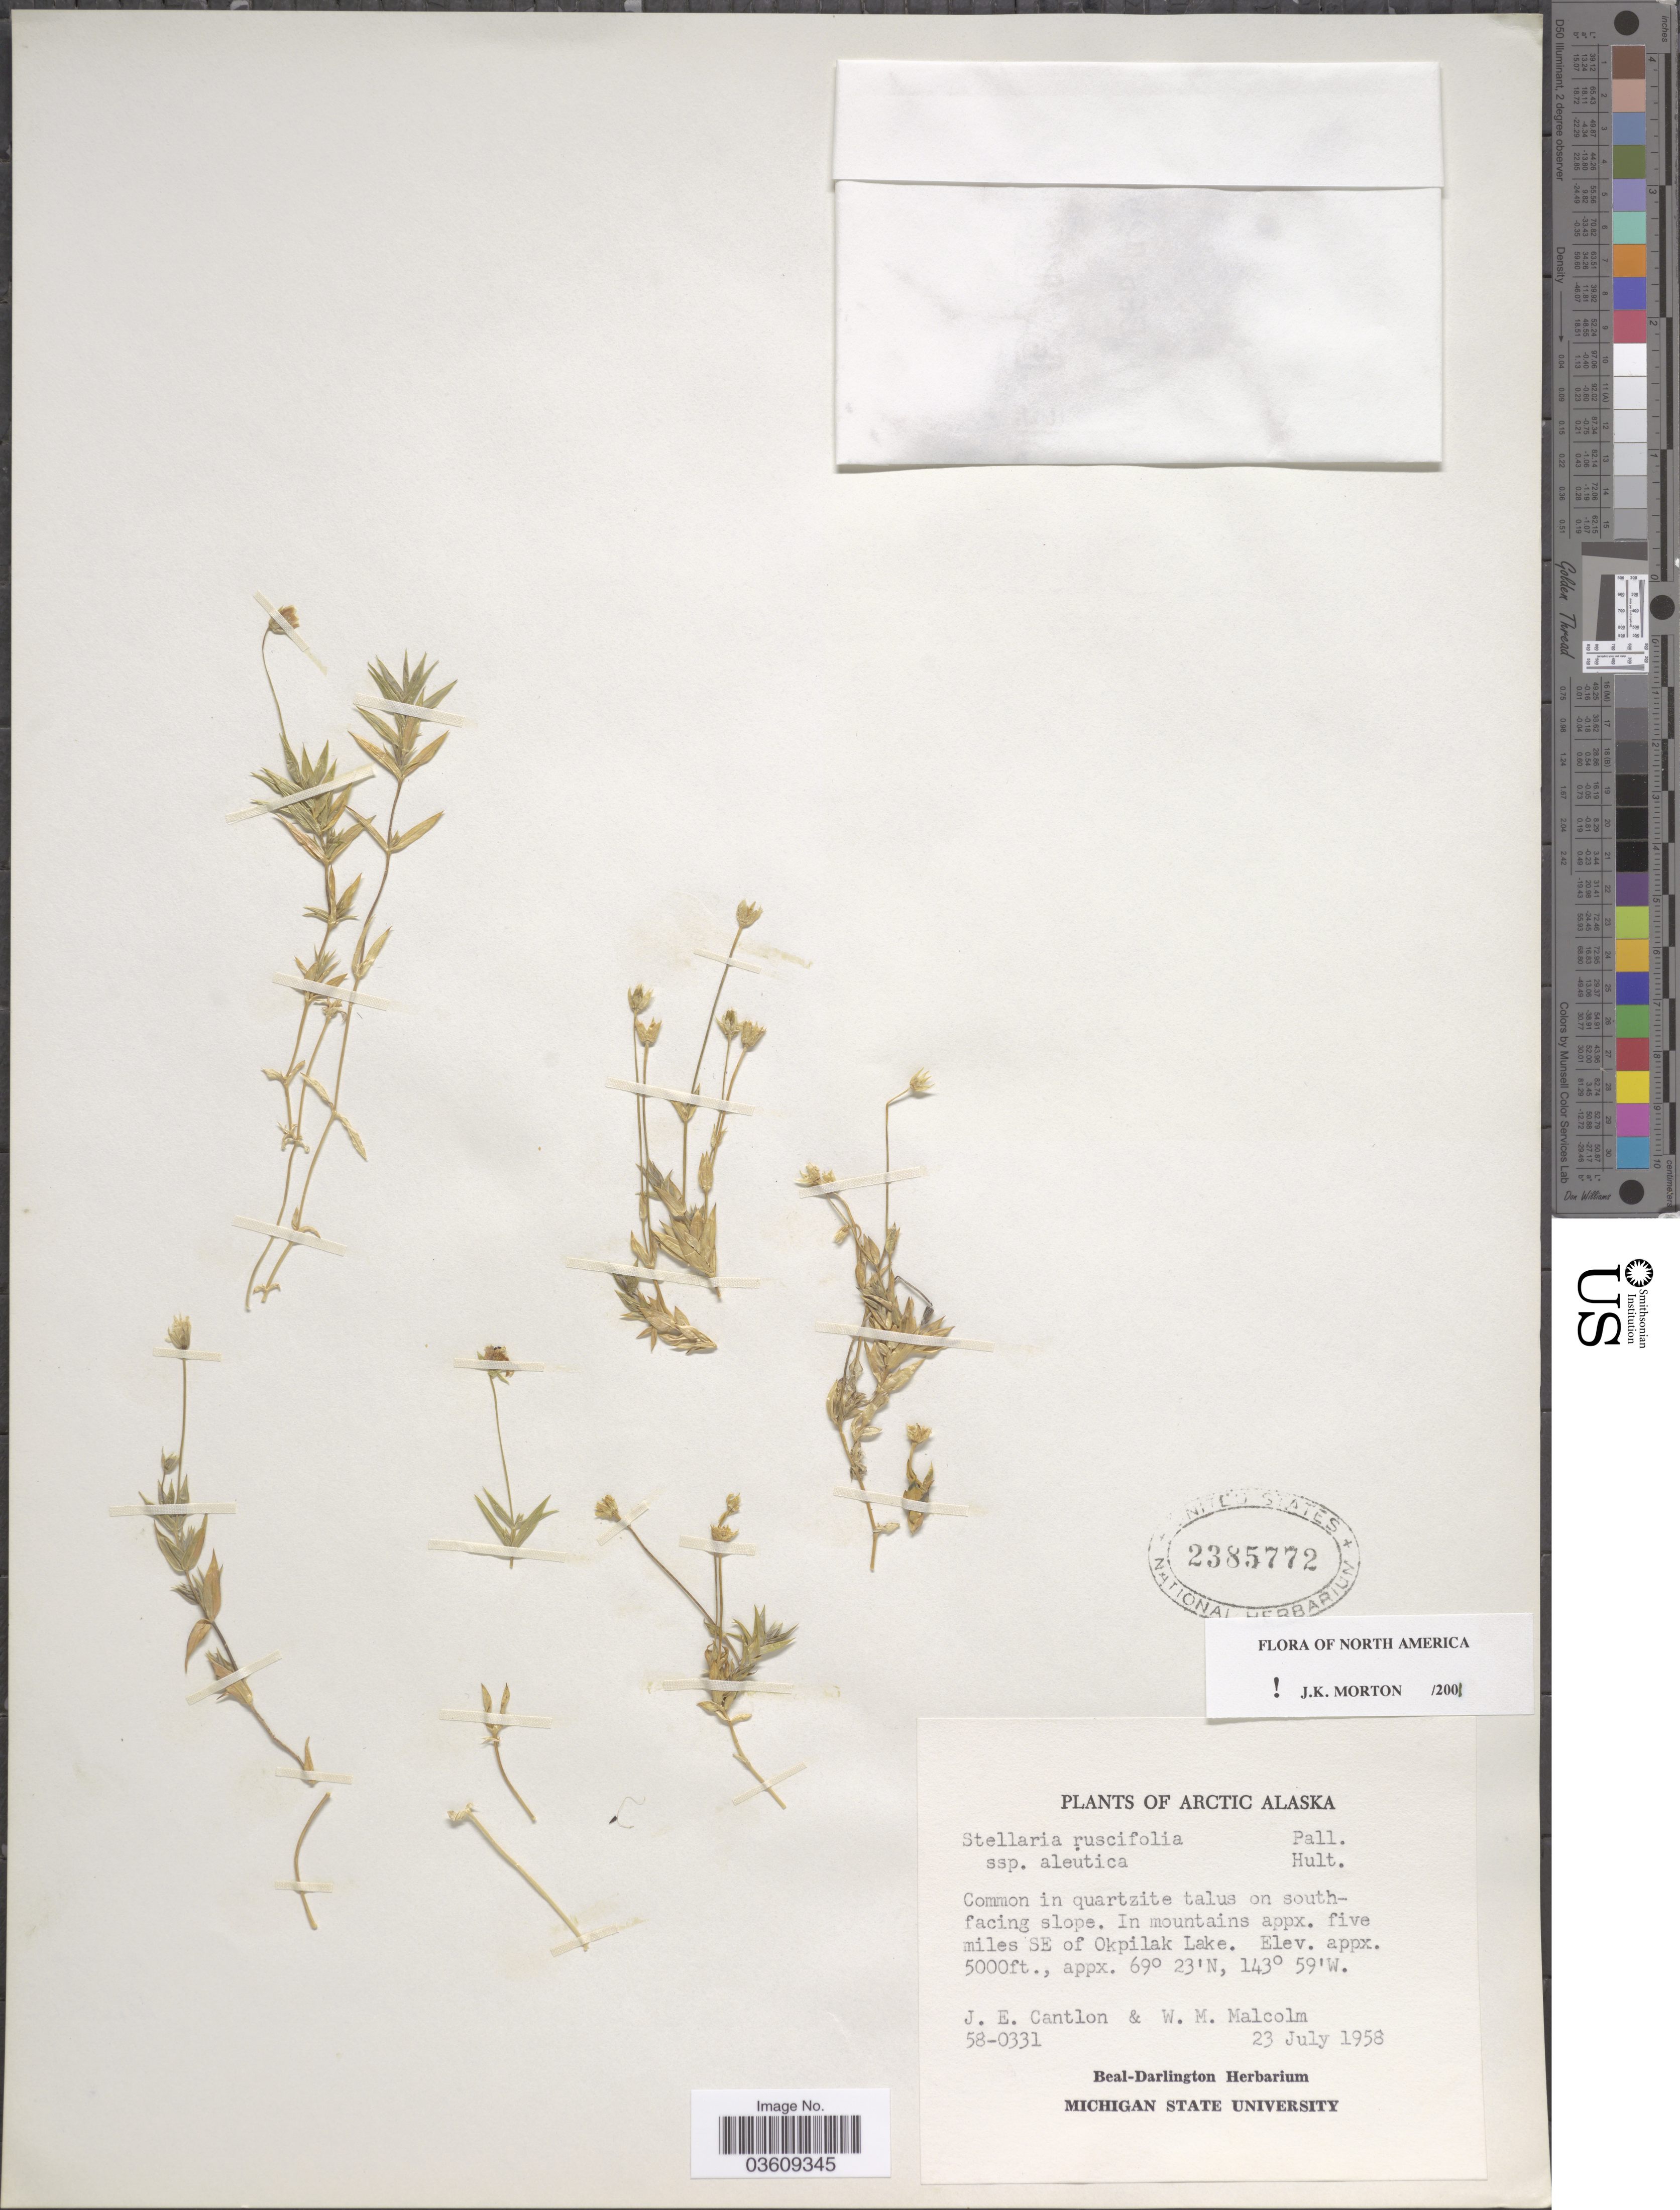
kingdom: Plantae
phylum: Tracheophyta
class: Magnoliopsida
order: Caryophyllales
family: Caryophyllaceae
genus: Stellaria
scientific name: Stellaria ruscifolia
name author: Pall. ex Schltdl.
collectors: J. Cantlon & W. Malcolm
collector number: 58-0331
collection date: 1958-07-23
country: United States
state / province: Alaska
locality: Arctic Alaska. Southfacing slope. In mountains appx. five miles SE of Okpilak Lake.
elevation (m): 1524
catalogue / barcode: US 2385772